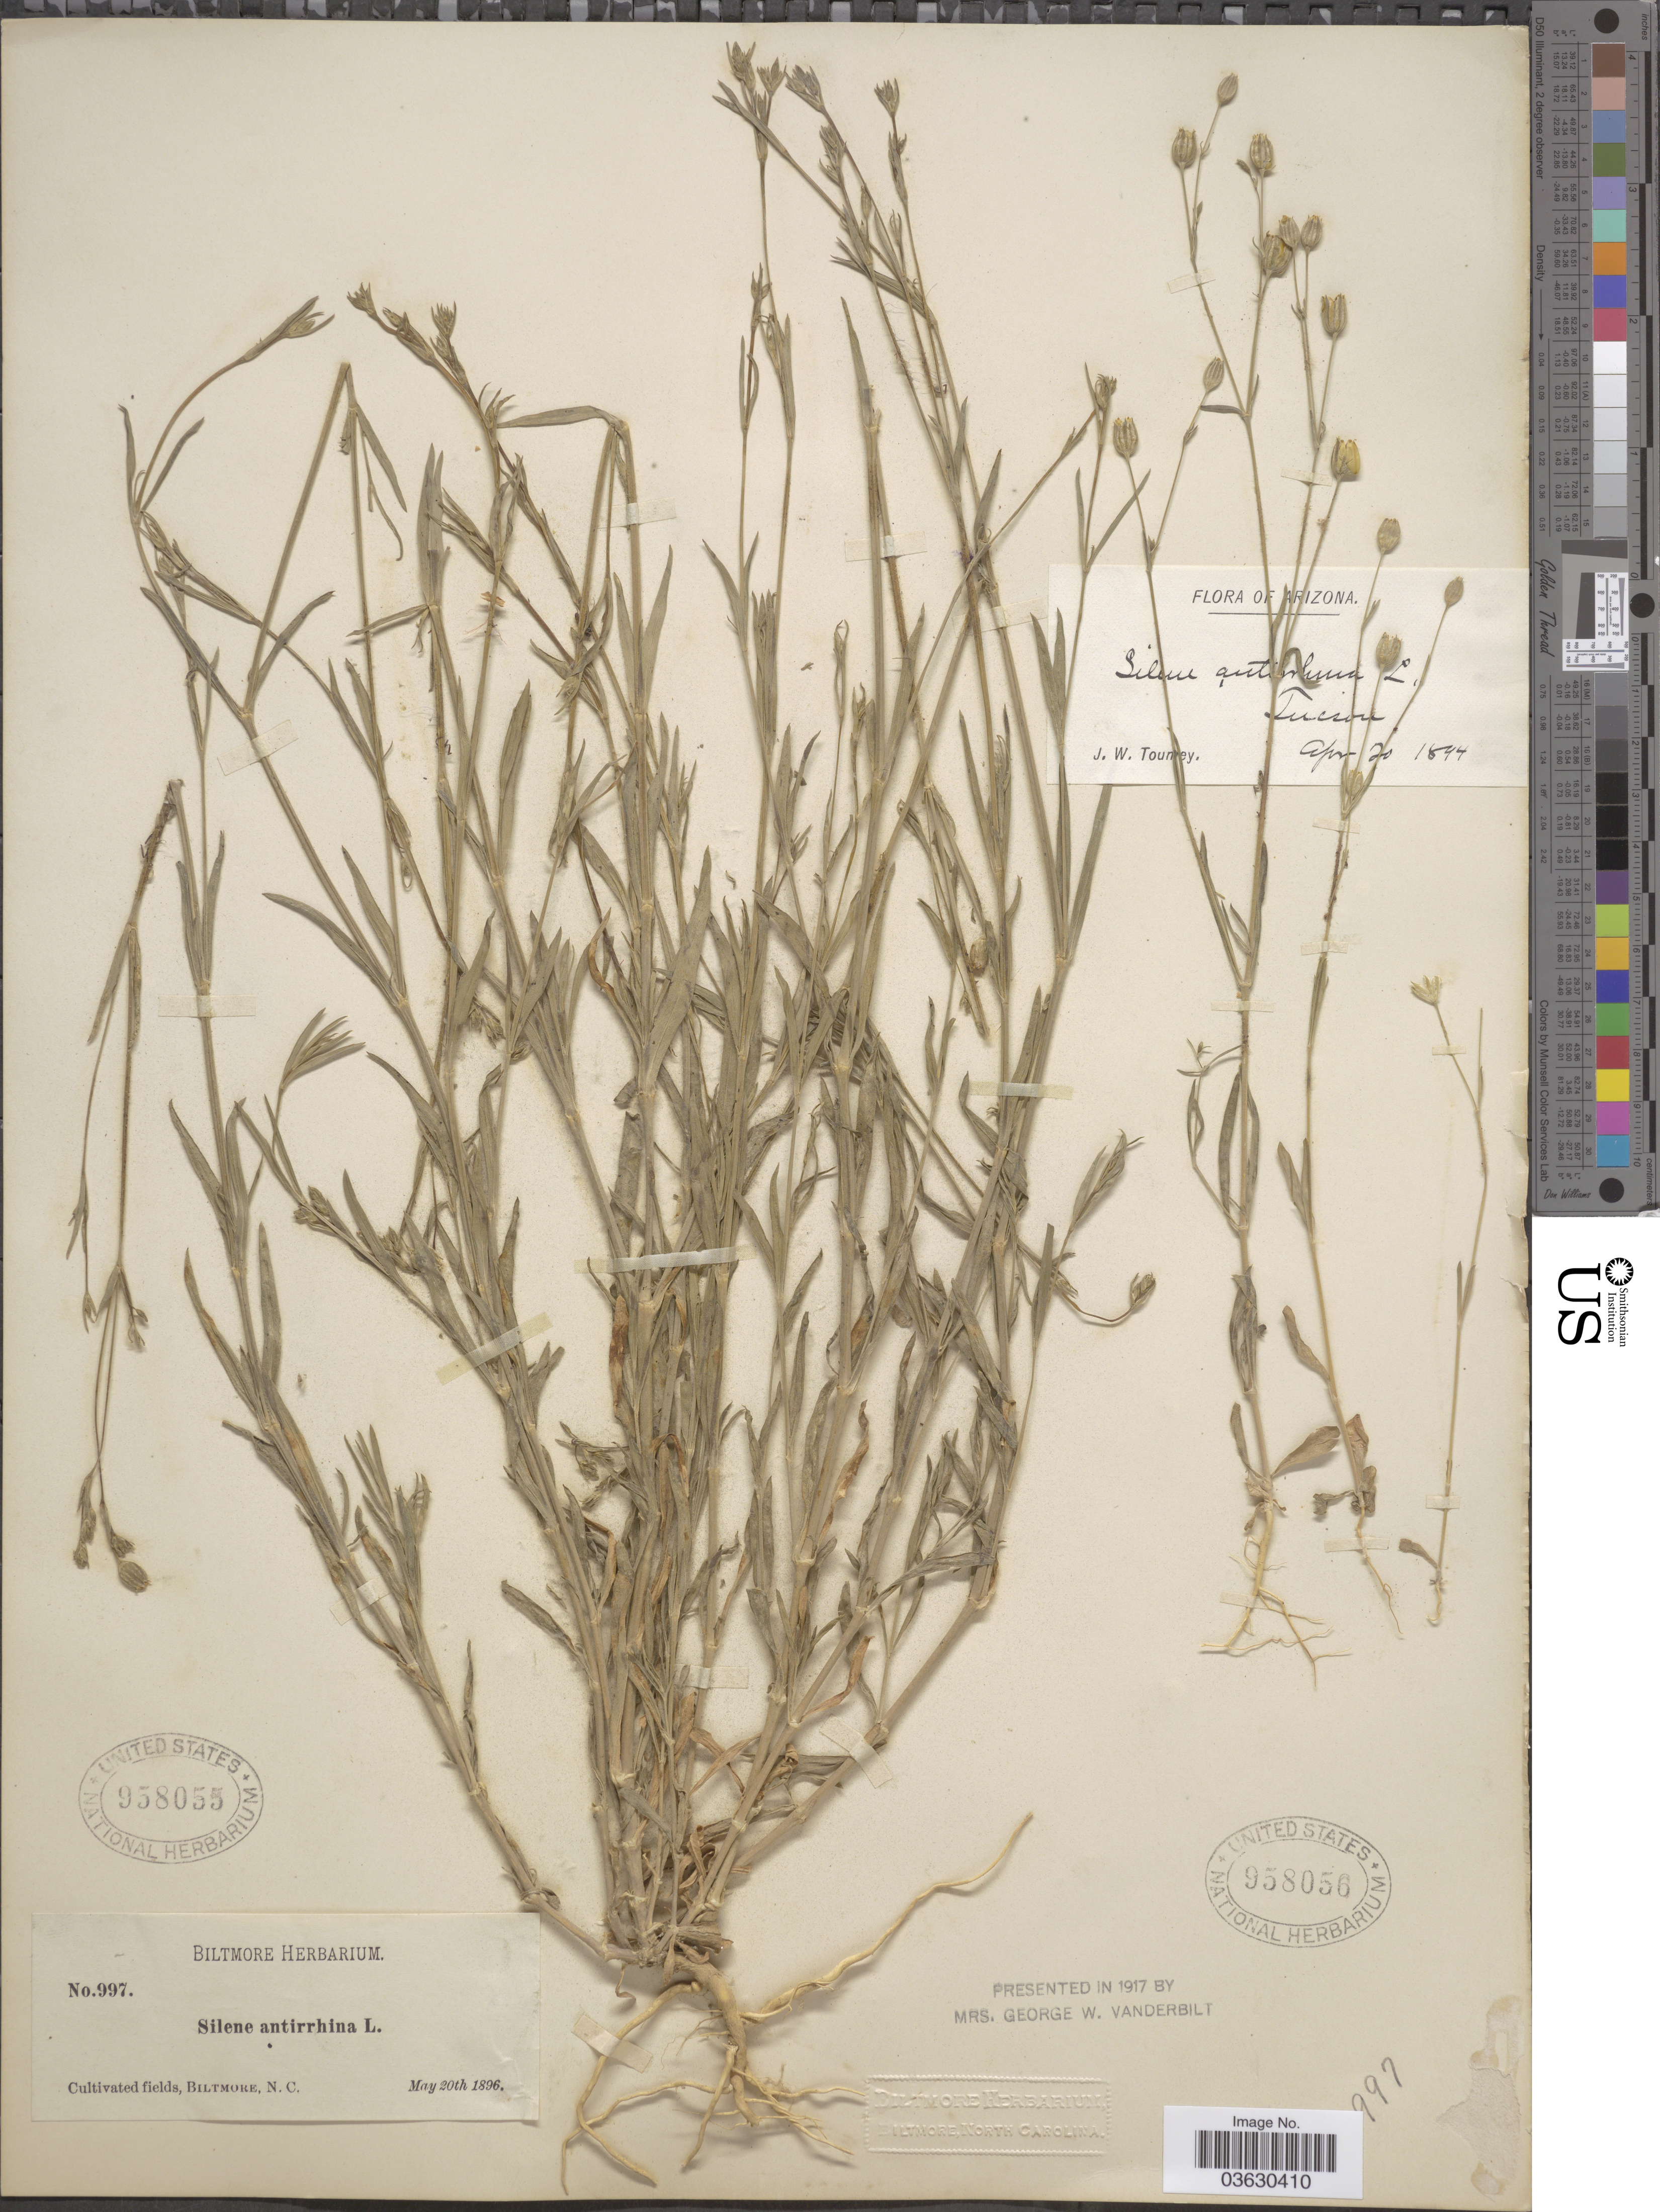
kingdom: Plantae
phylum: Tracheophyta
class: Magnoliopsida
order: Caryophyllales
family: Caryophyllaceae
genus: Silene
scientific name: Silene antirrhina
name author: L.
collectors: ex herb. Biltmore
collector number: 997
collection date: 1896-05-20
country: United States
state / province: North Carolina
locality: Cultivated fields, Biltmore, N.C.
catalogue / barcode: US 958055